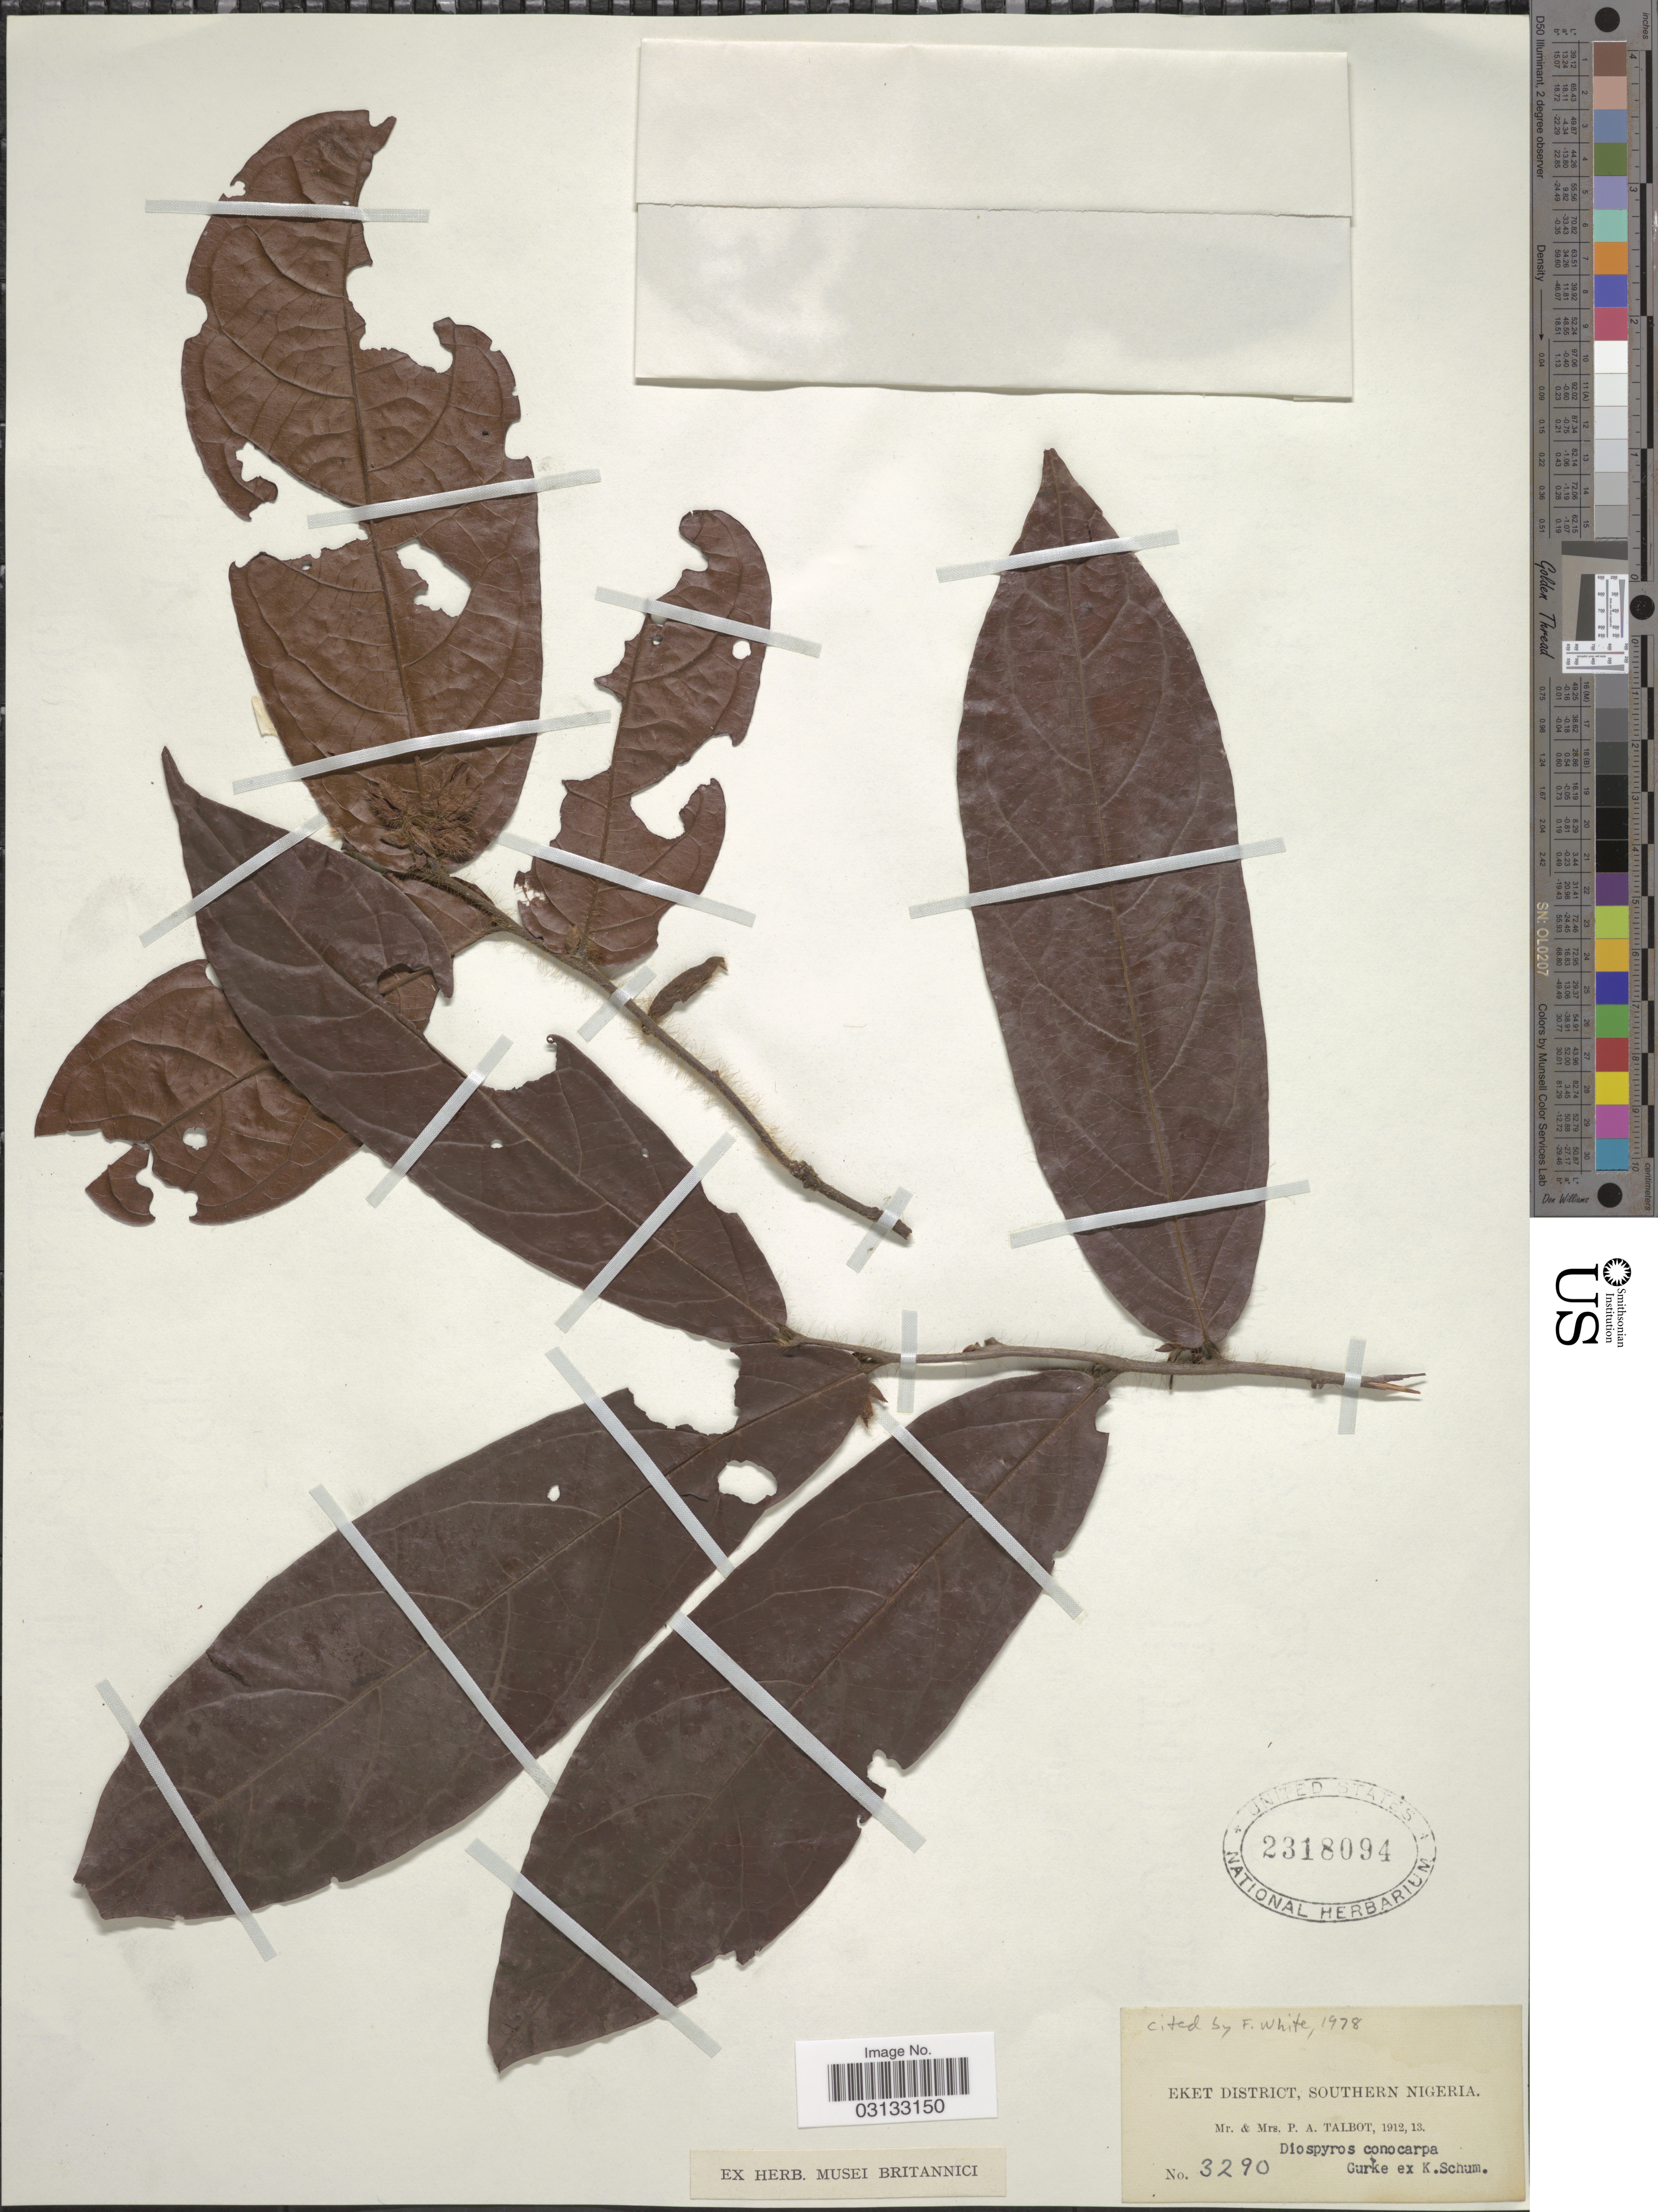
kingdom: Plantae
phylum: Tracheophyta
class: Magnoliopsida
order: Ericales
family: Ebenaceae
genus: Diospyros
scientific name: Diospyros conocarpa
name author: Gürke & K. Schum.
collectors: P. Talbot & P. Talbot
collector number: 3290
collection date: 1912/1913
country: Nigeria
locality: Eket District, Southern Nigeria.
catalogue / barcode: US 2318094